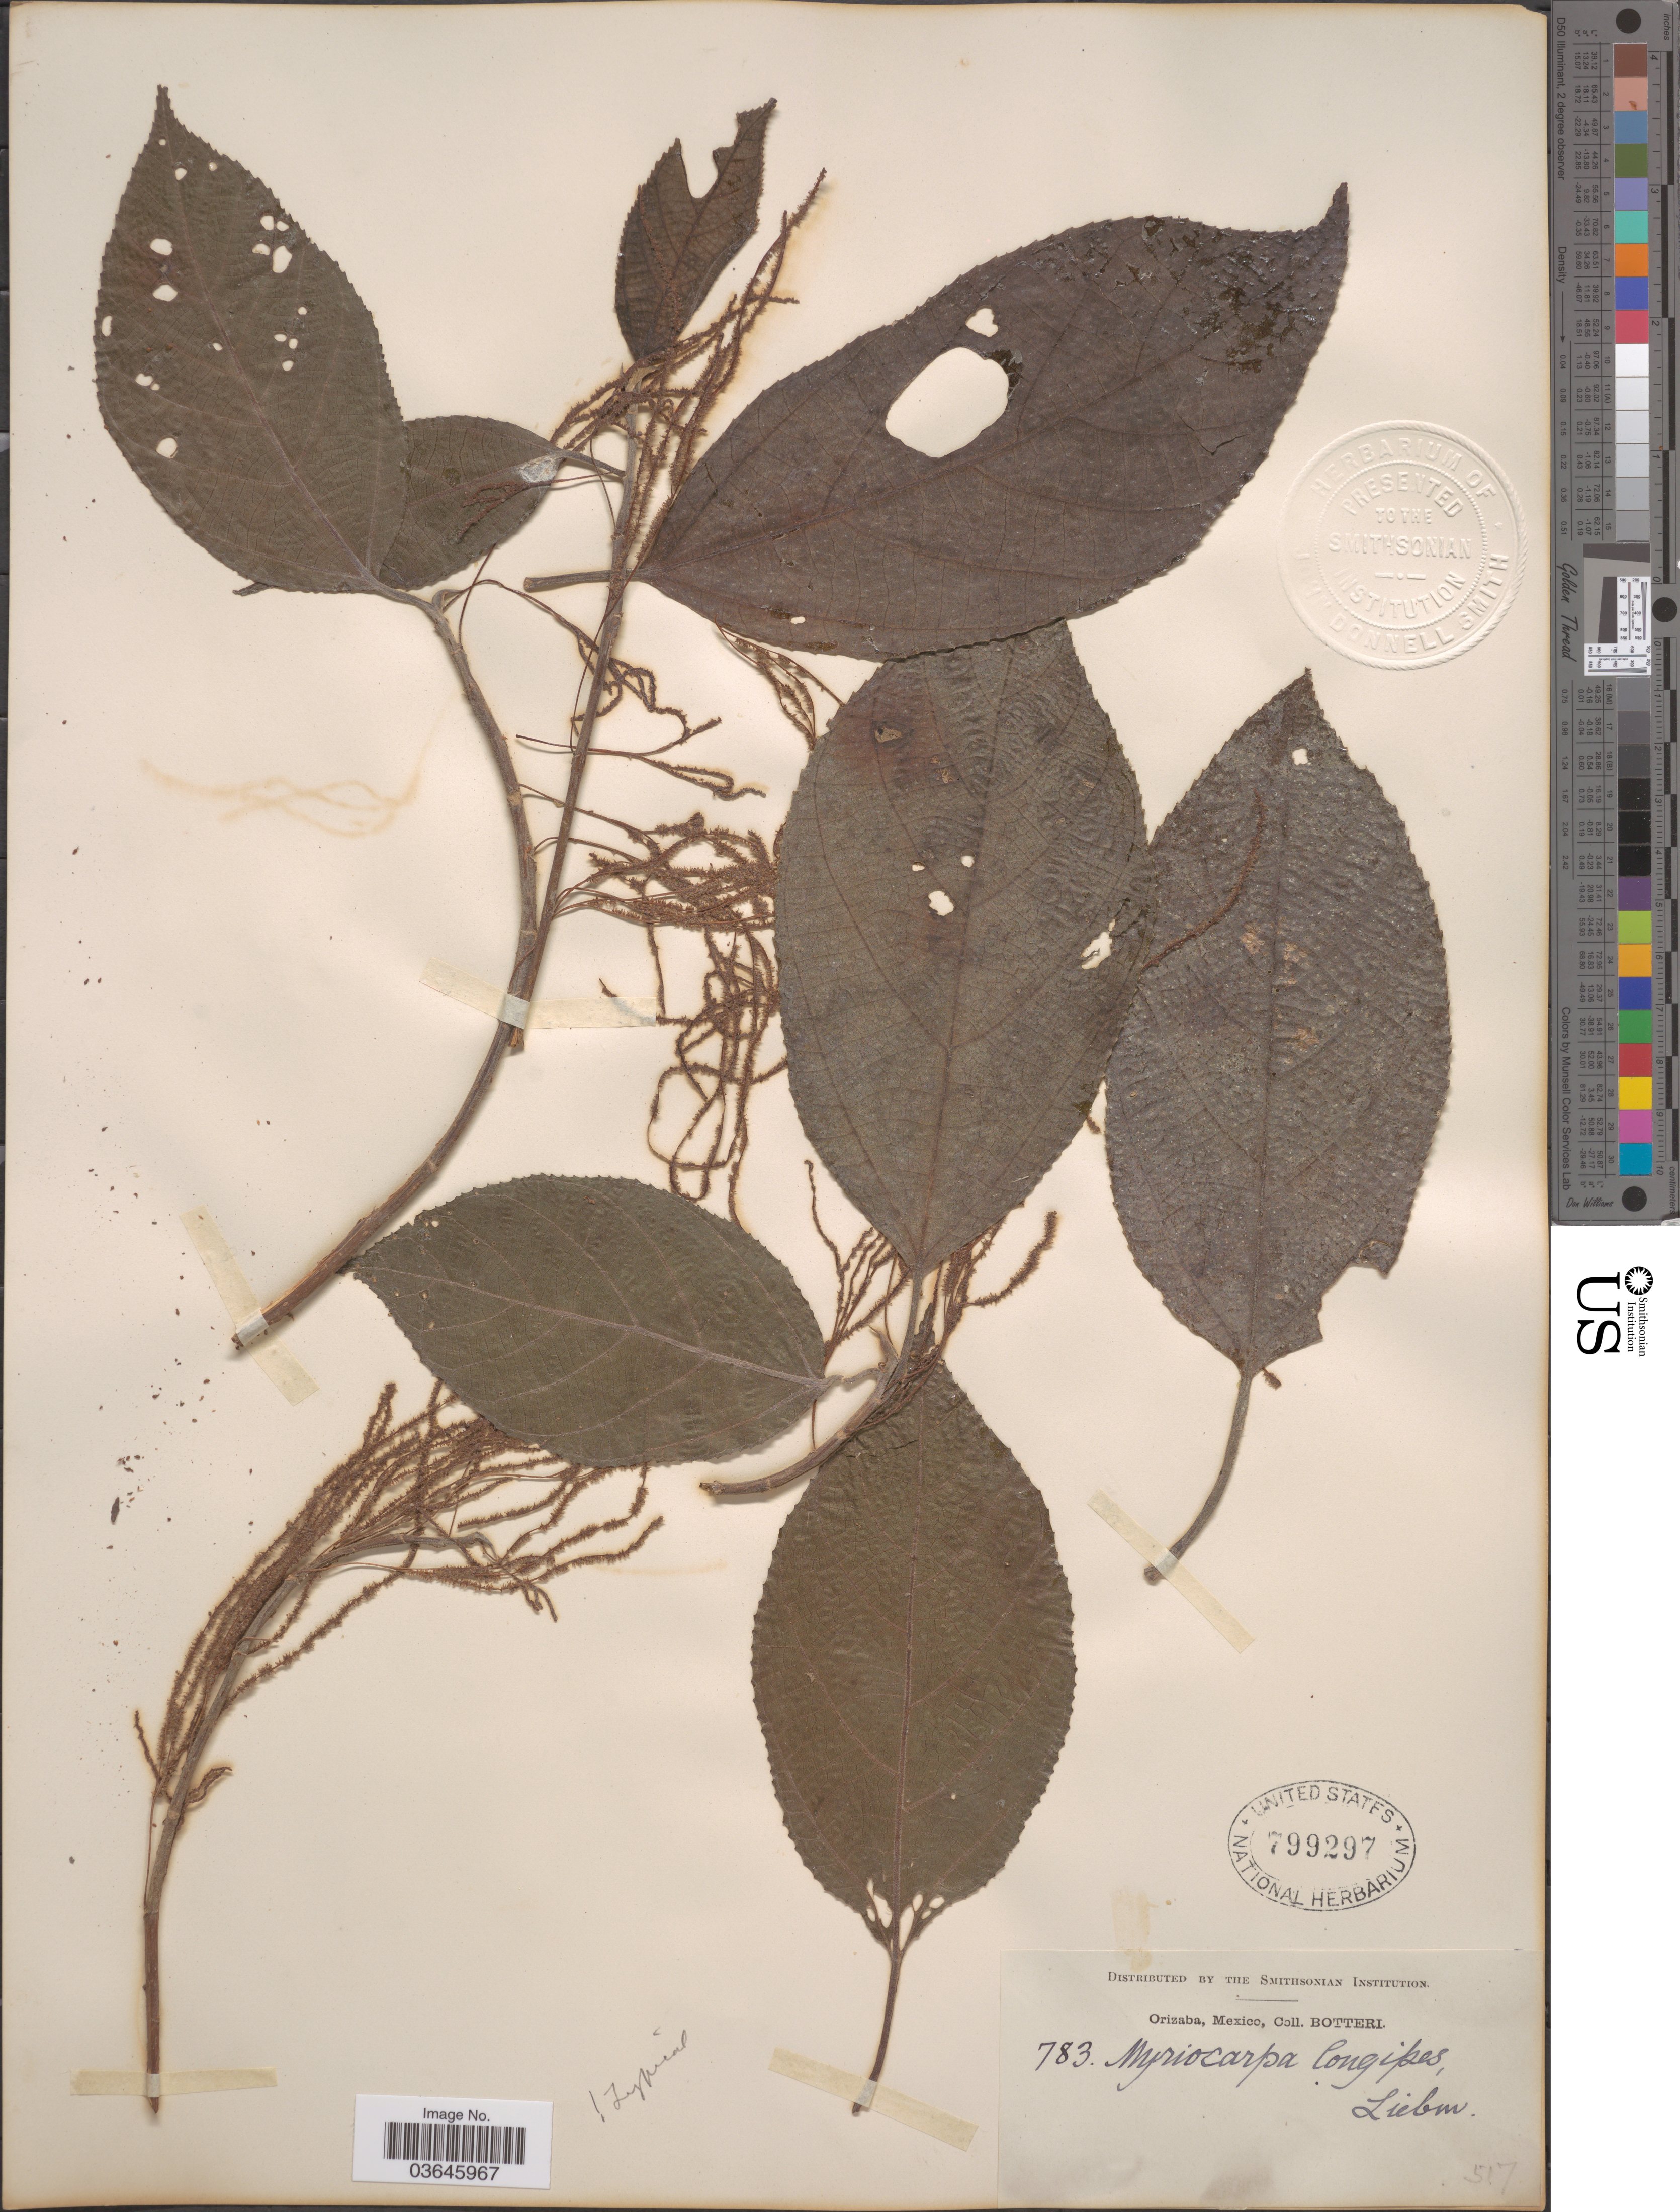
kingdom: Plantae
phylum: Tracheophyta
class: Magnoliopsida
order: Rosales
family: Urticaceae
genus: Myriocarpa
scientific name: Myriocarpa longipes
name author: Liebm.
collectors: -. Botteri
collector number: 783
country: Mexico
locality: Orizaba.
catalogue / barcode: US 799297